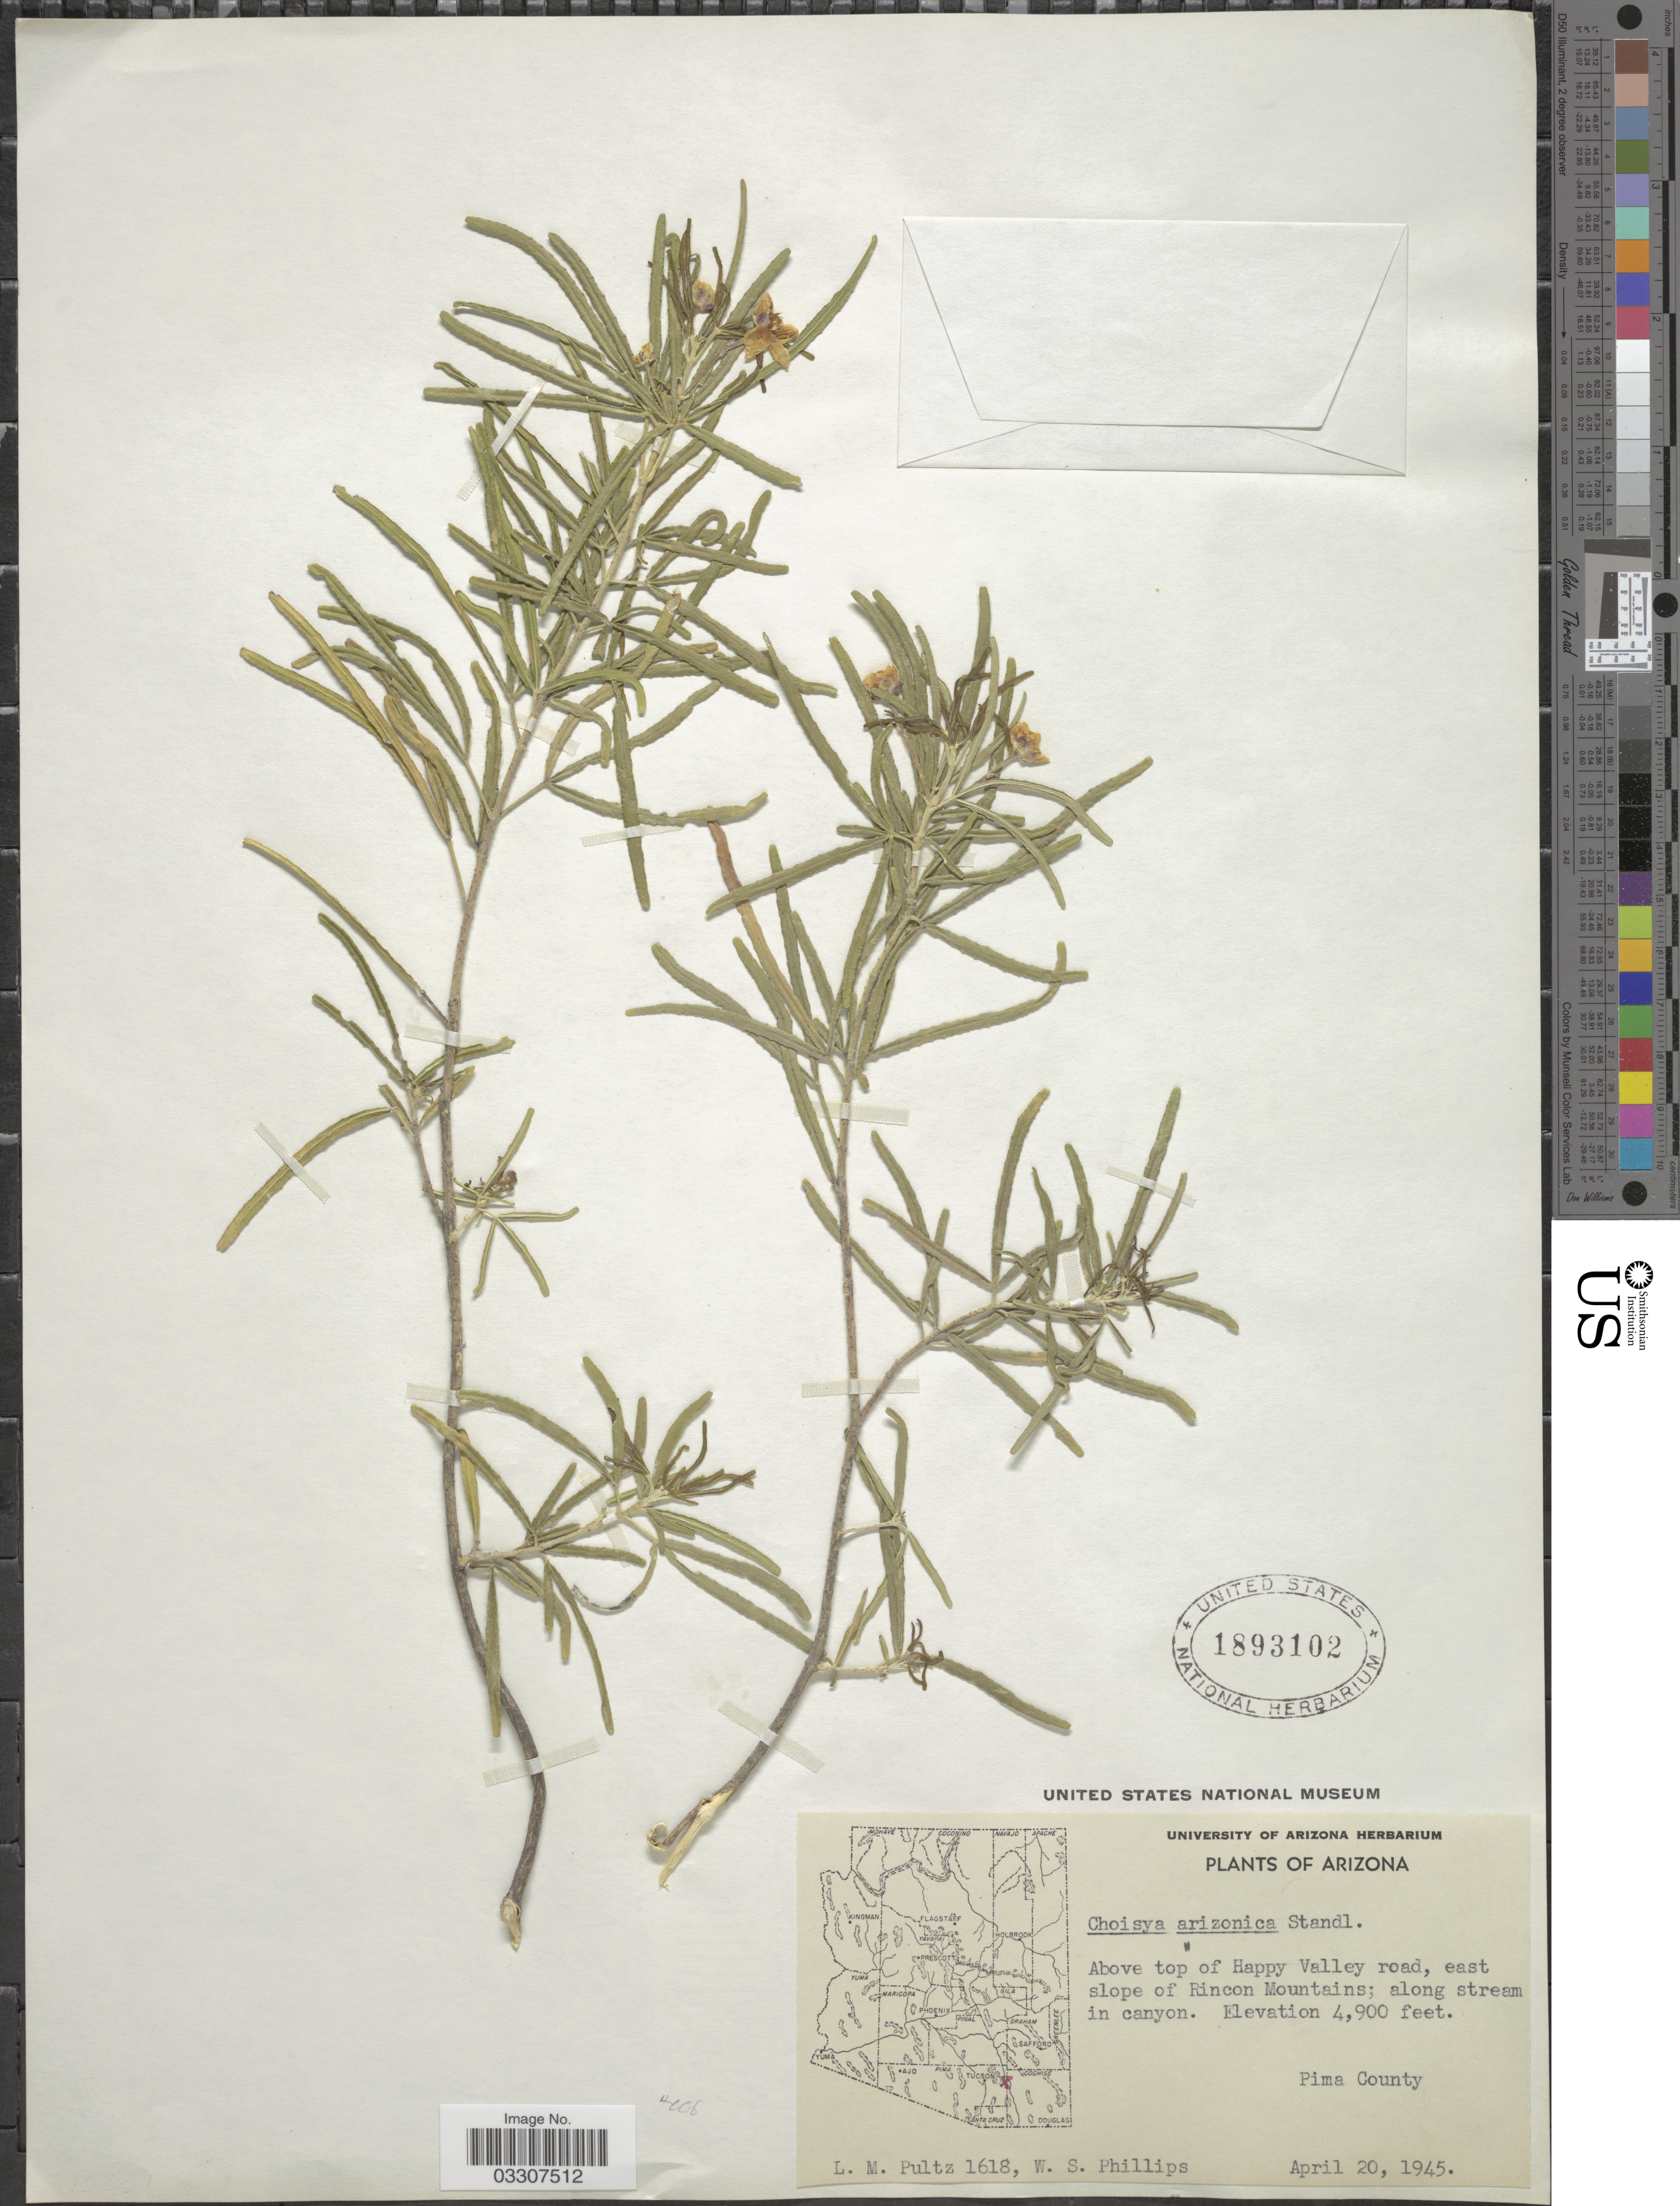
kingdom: Plantae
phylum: Tracheophyta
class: Magnoliopsida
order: Sapindales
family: Rutaceae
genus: Choisya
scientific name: Choisya arizonica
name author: Standl.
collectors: L. Pultz & W. S. Phillips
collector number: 1618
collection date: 1945-04-20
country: United States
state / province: Arizona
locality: Above top of Happy Valley road, east slope of Rincon Mountains; along stream in canyon. Pima County.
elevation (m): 1494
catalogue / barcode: US 1893102